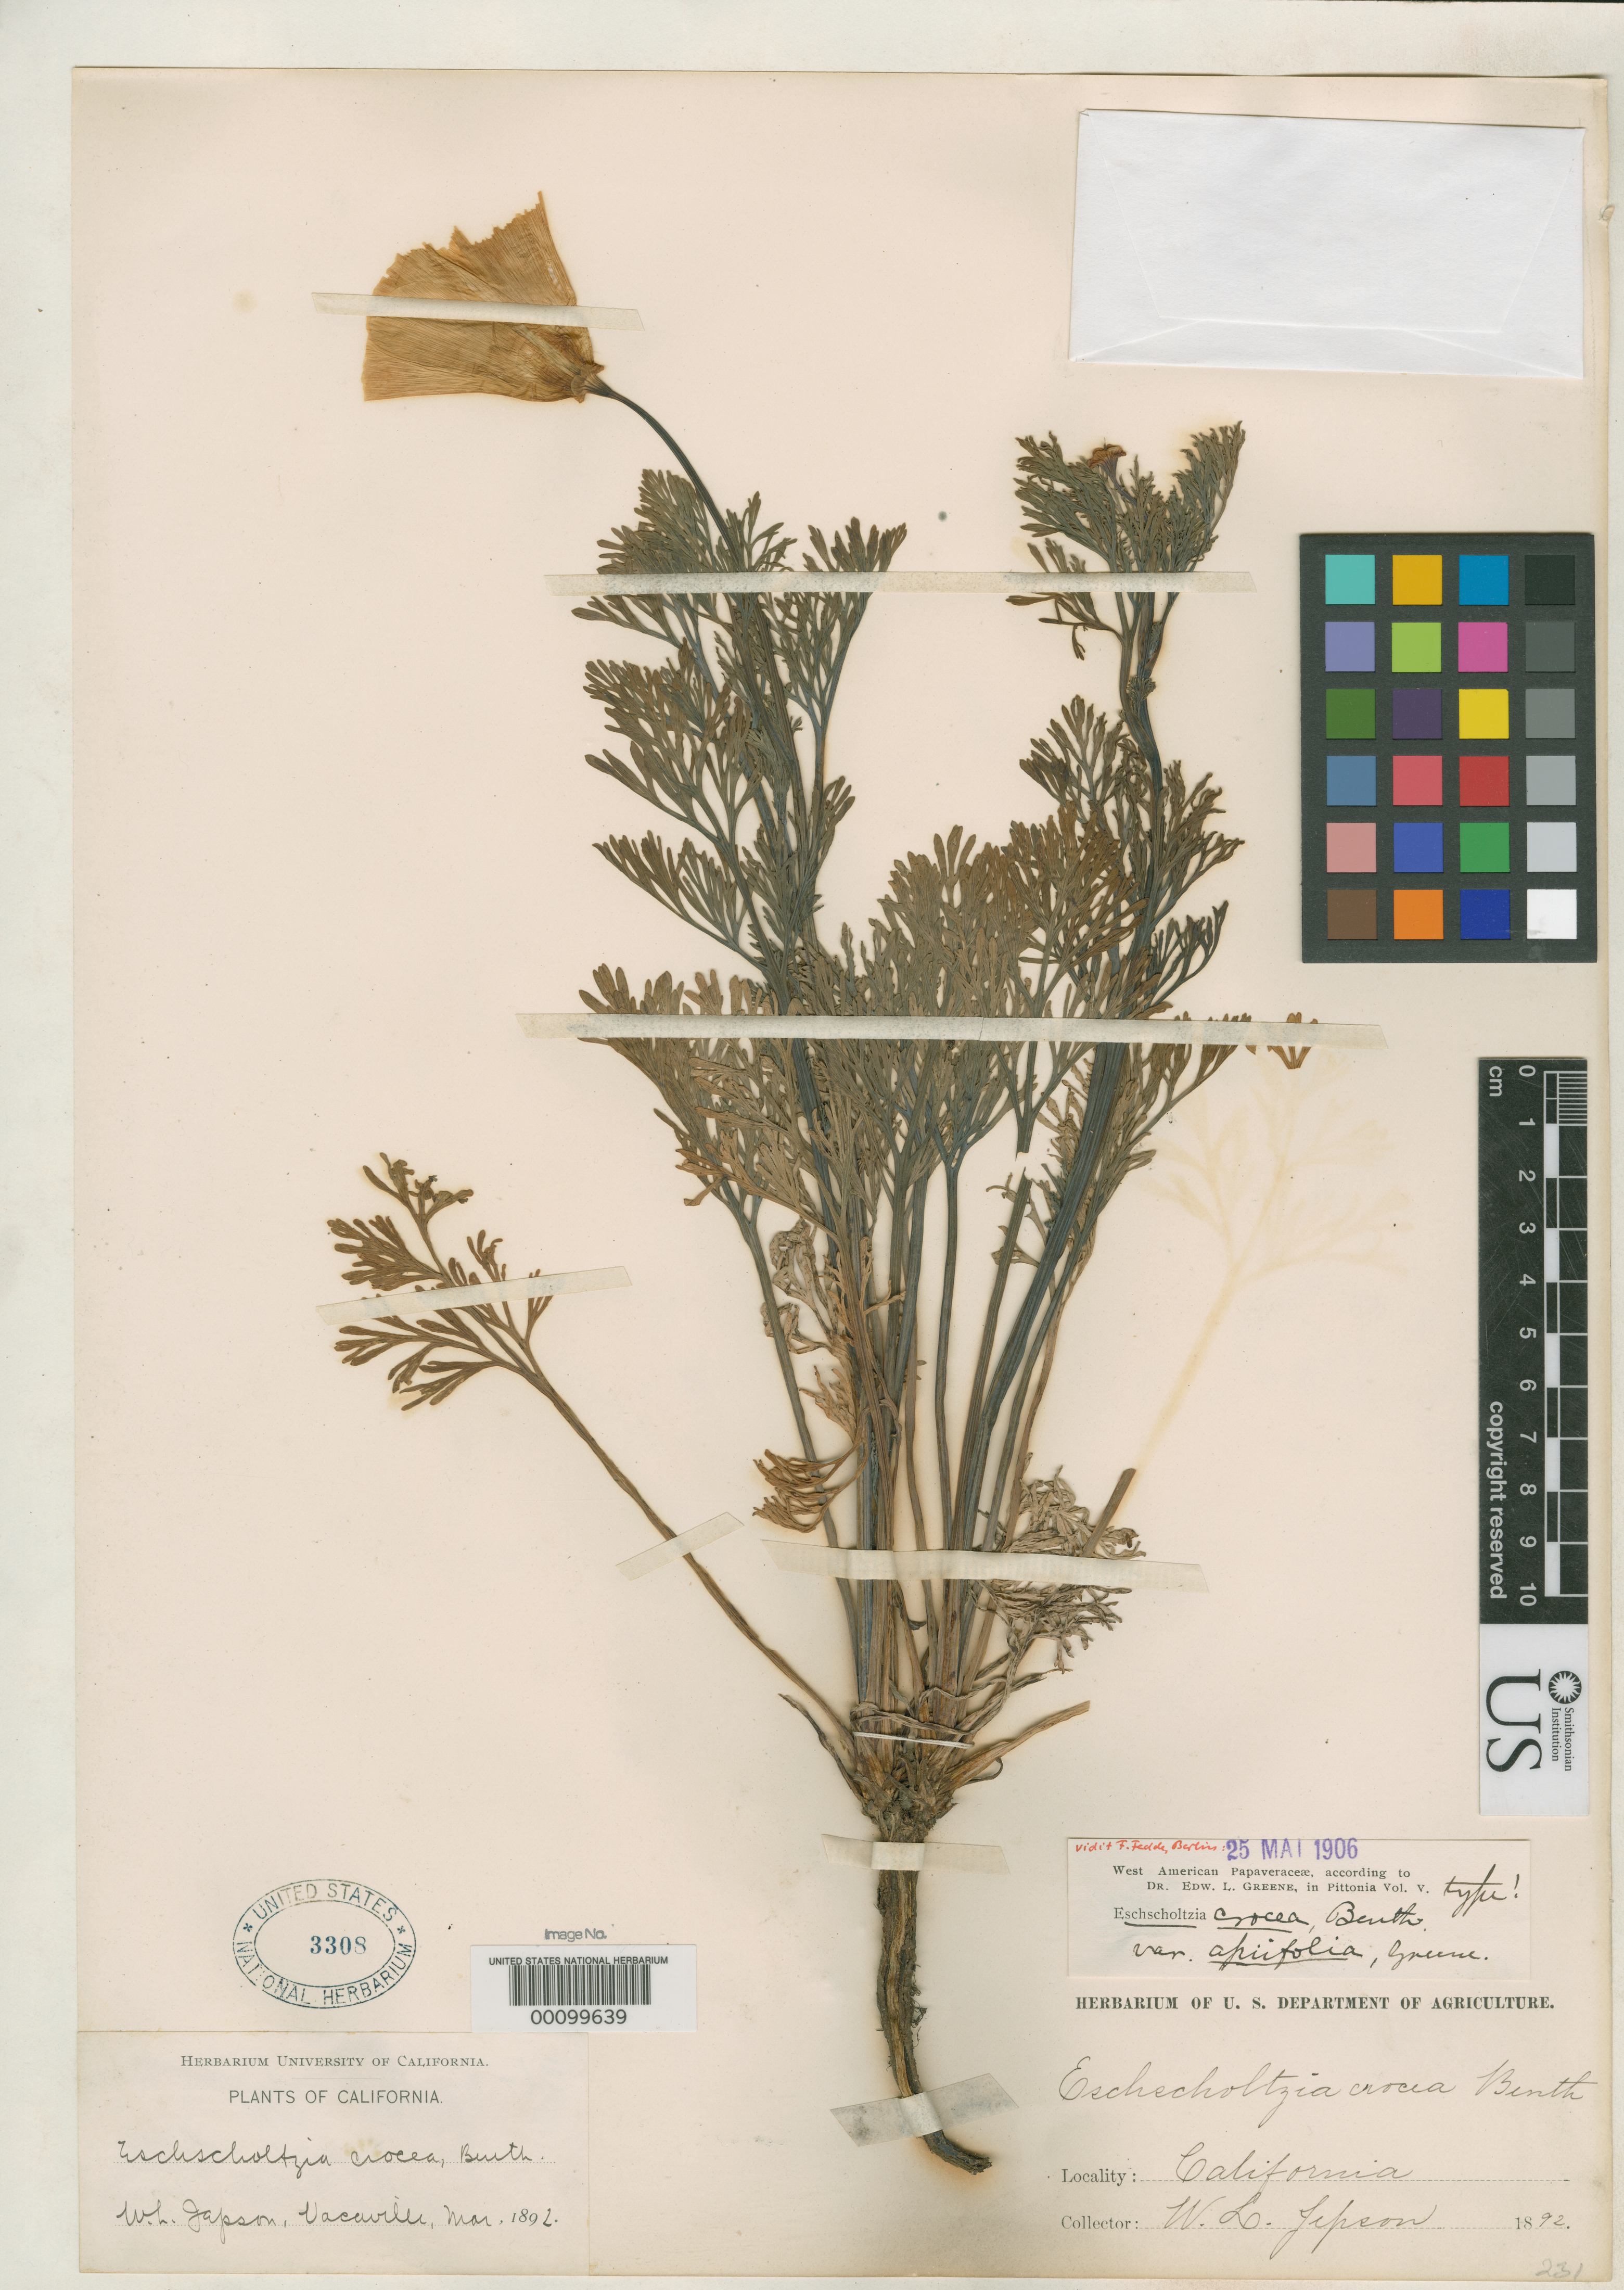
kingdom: Plantae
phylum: Tracheophyta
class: Magnoliopsida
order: Ranunculales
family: Papaveraceae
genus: Eschscholzia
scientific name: Eschscholzia crocea var. apiifolia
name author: Greene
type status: Type Collection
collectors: W. L. Jepson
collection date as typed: Mar 1892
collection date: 1892-03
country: United States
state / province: California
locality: Vacaville.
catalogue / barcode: US 3308